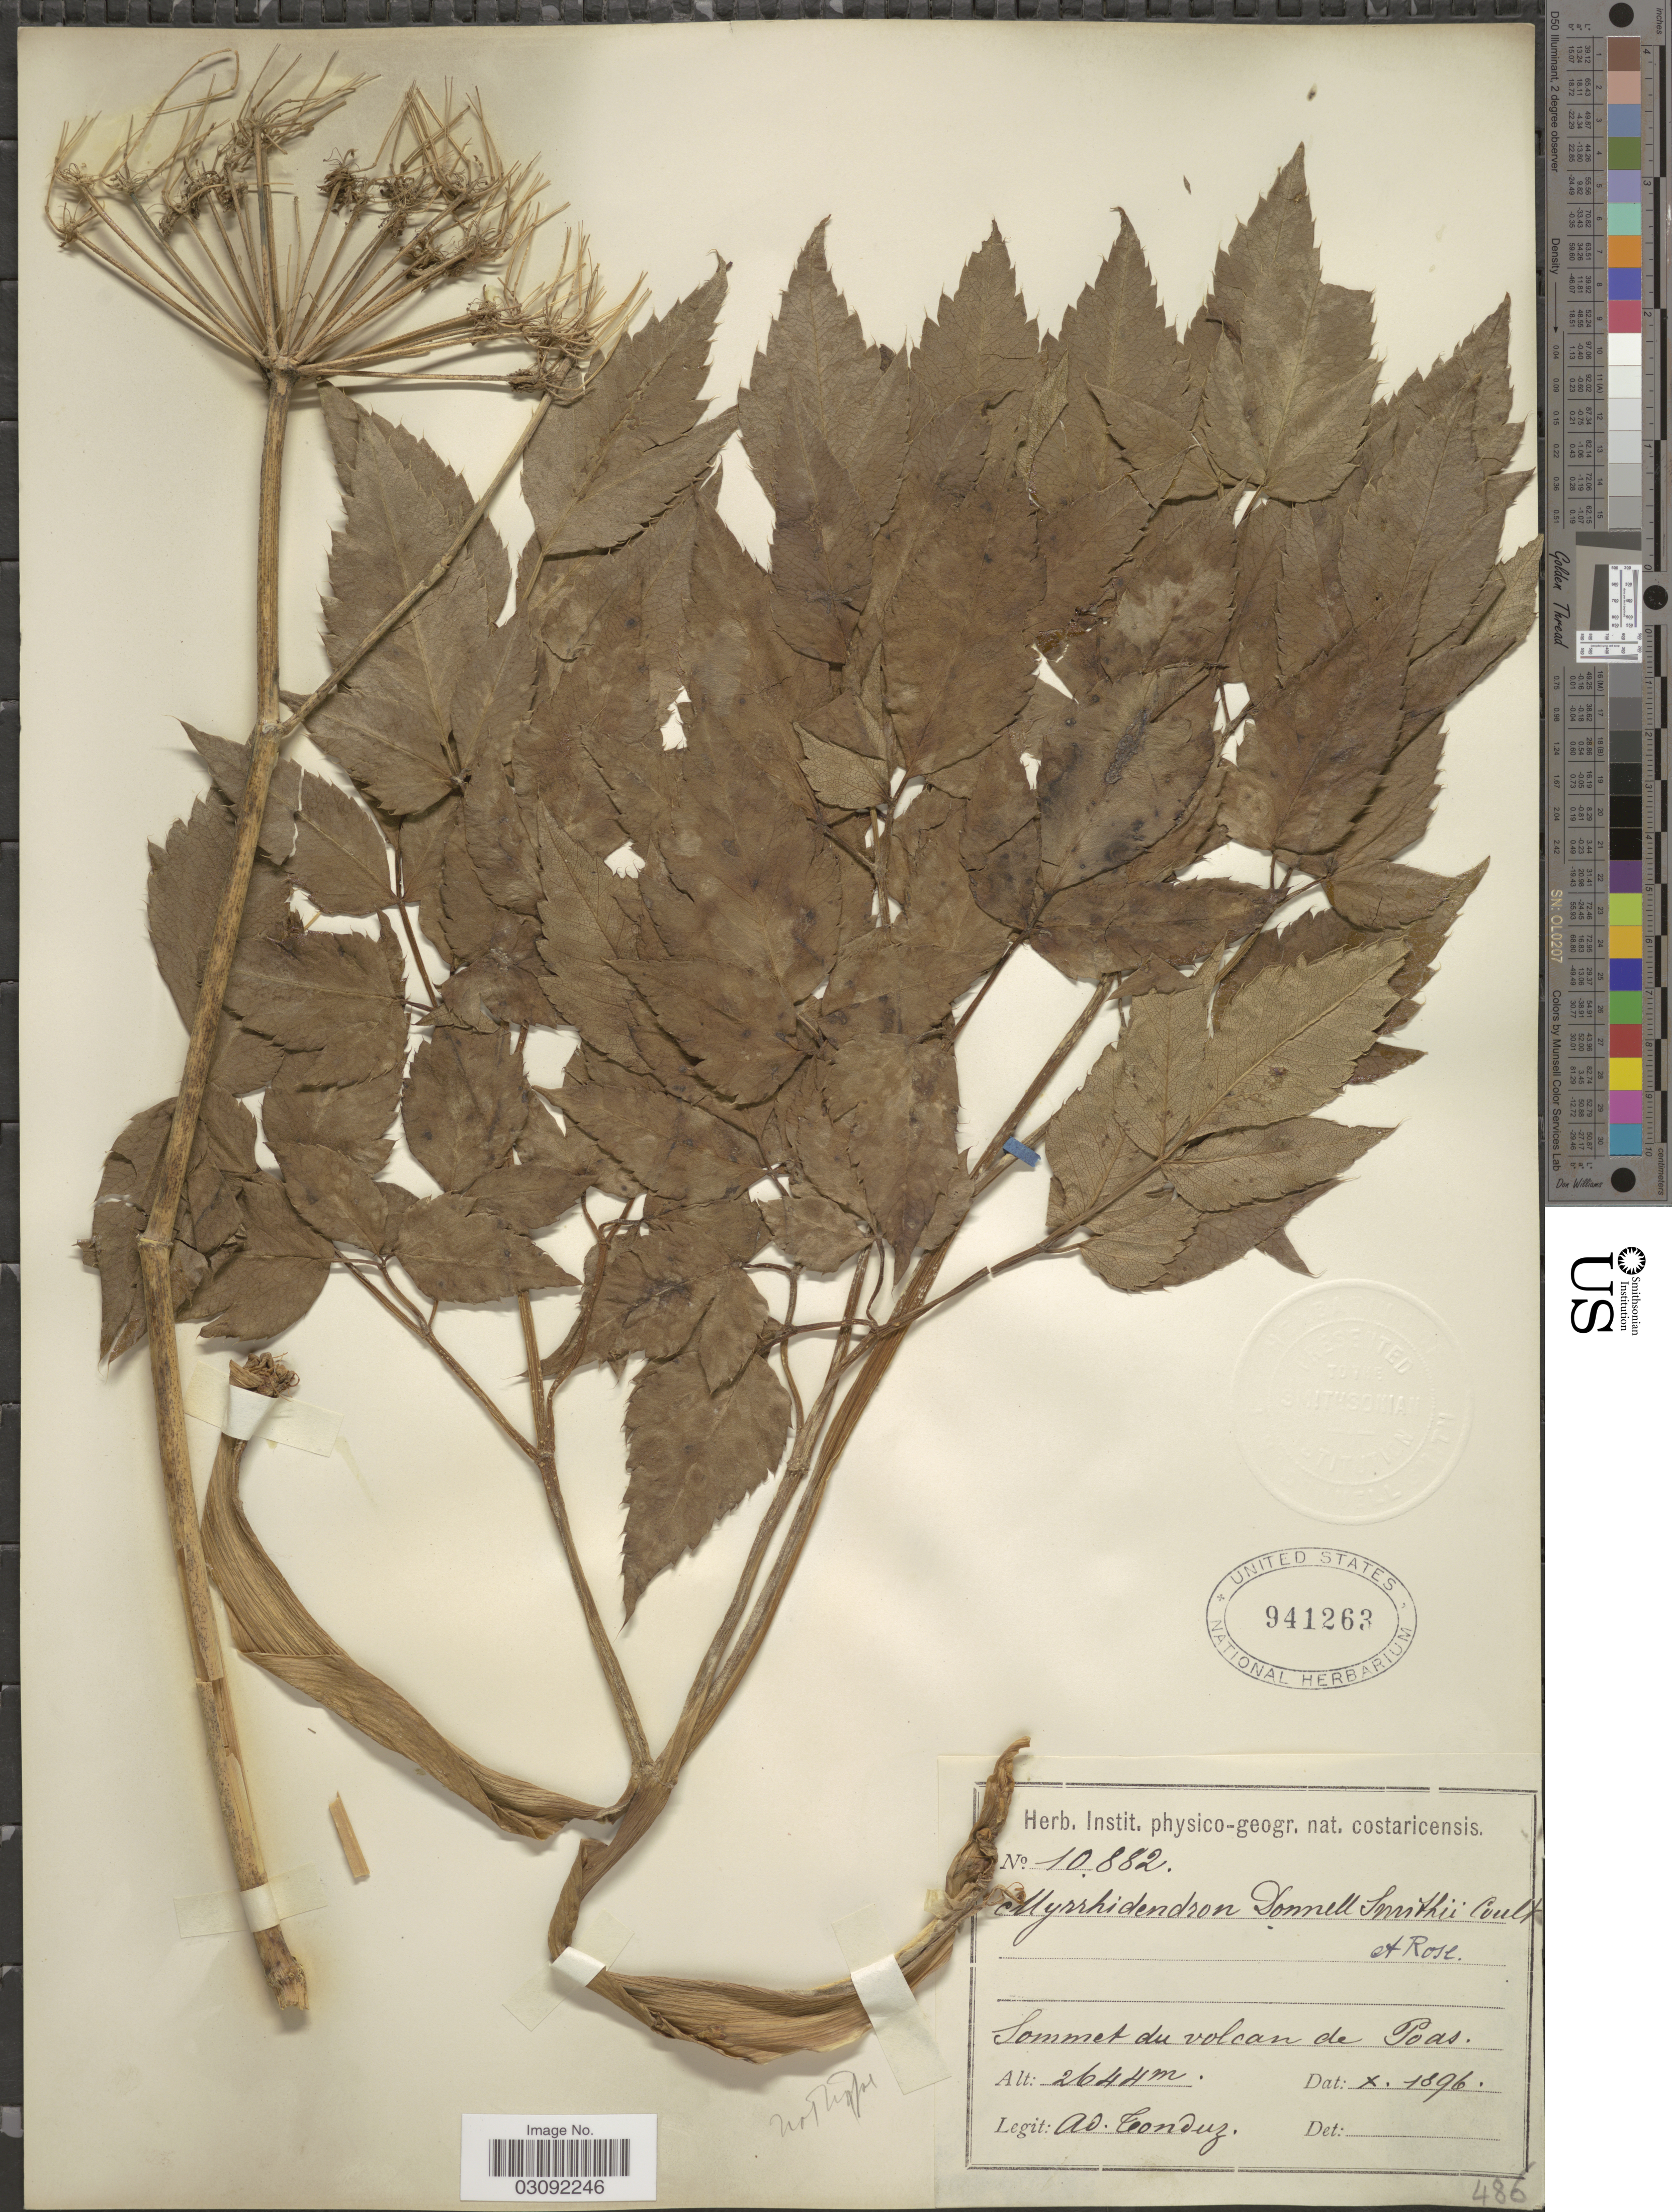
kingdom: Plantae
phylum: Tracheophyta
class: Magnoliopsida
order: Apiales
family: Apiaceae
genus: Myrrhidendron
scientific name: Myrrhidendron donnellsmithii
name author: J.M. Coult. & Rose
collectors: A. Tonduz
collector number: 10882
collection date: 1896-10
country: Costa Rica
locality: Sommet du volcan de Poas.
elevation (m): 2644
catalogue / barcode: US 941263